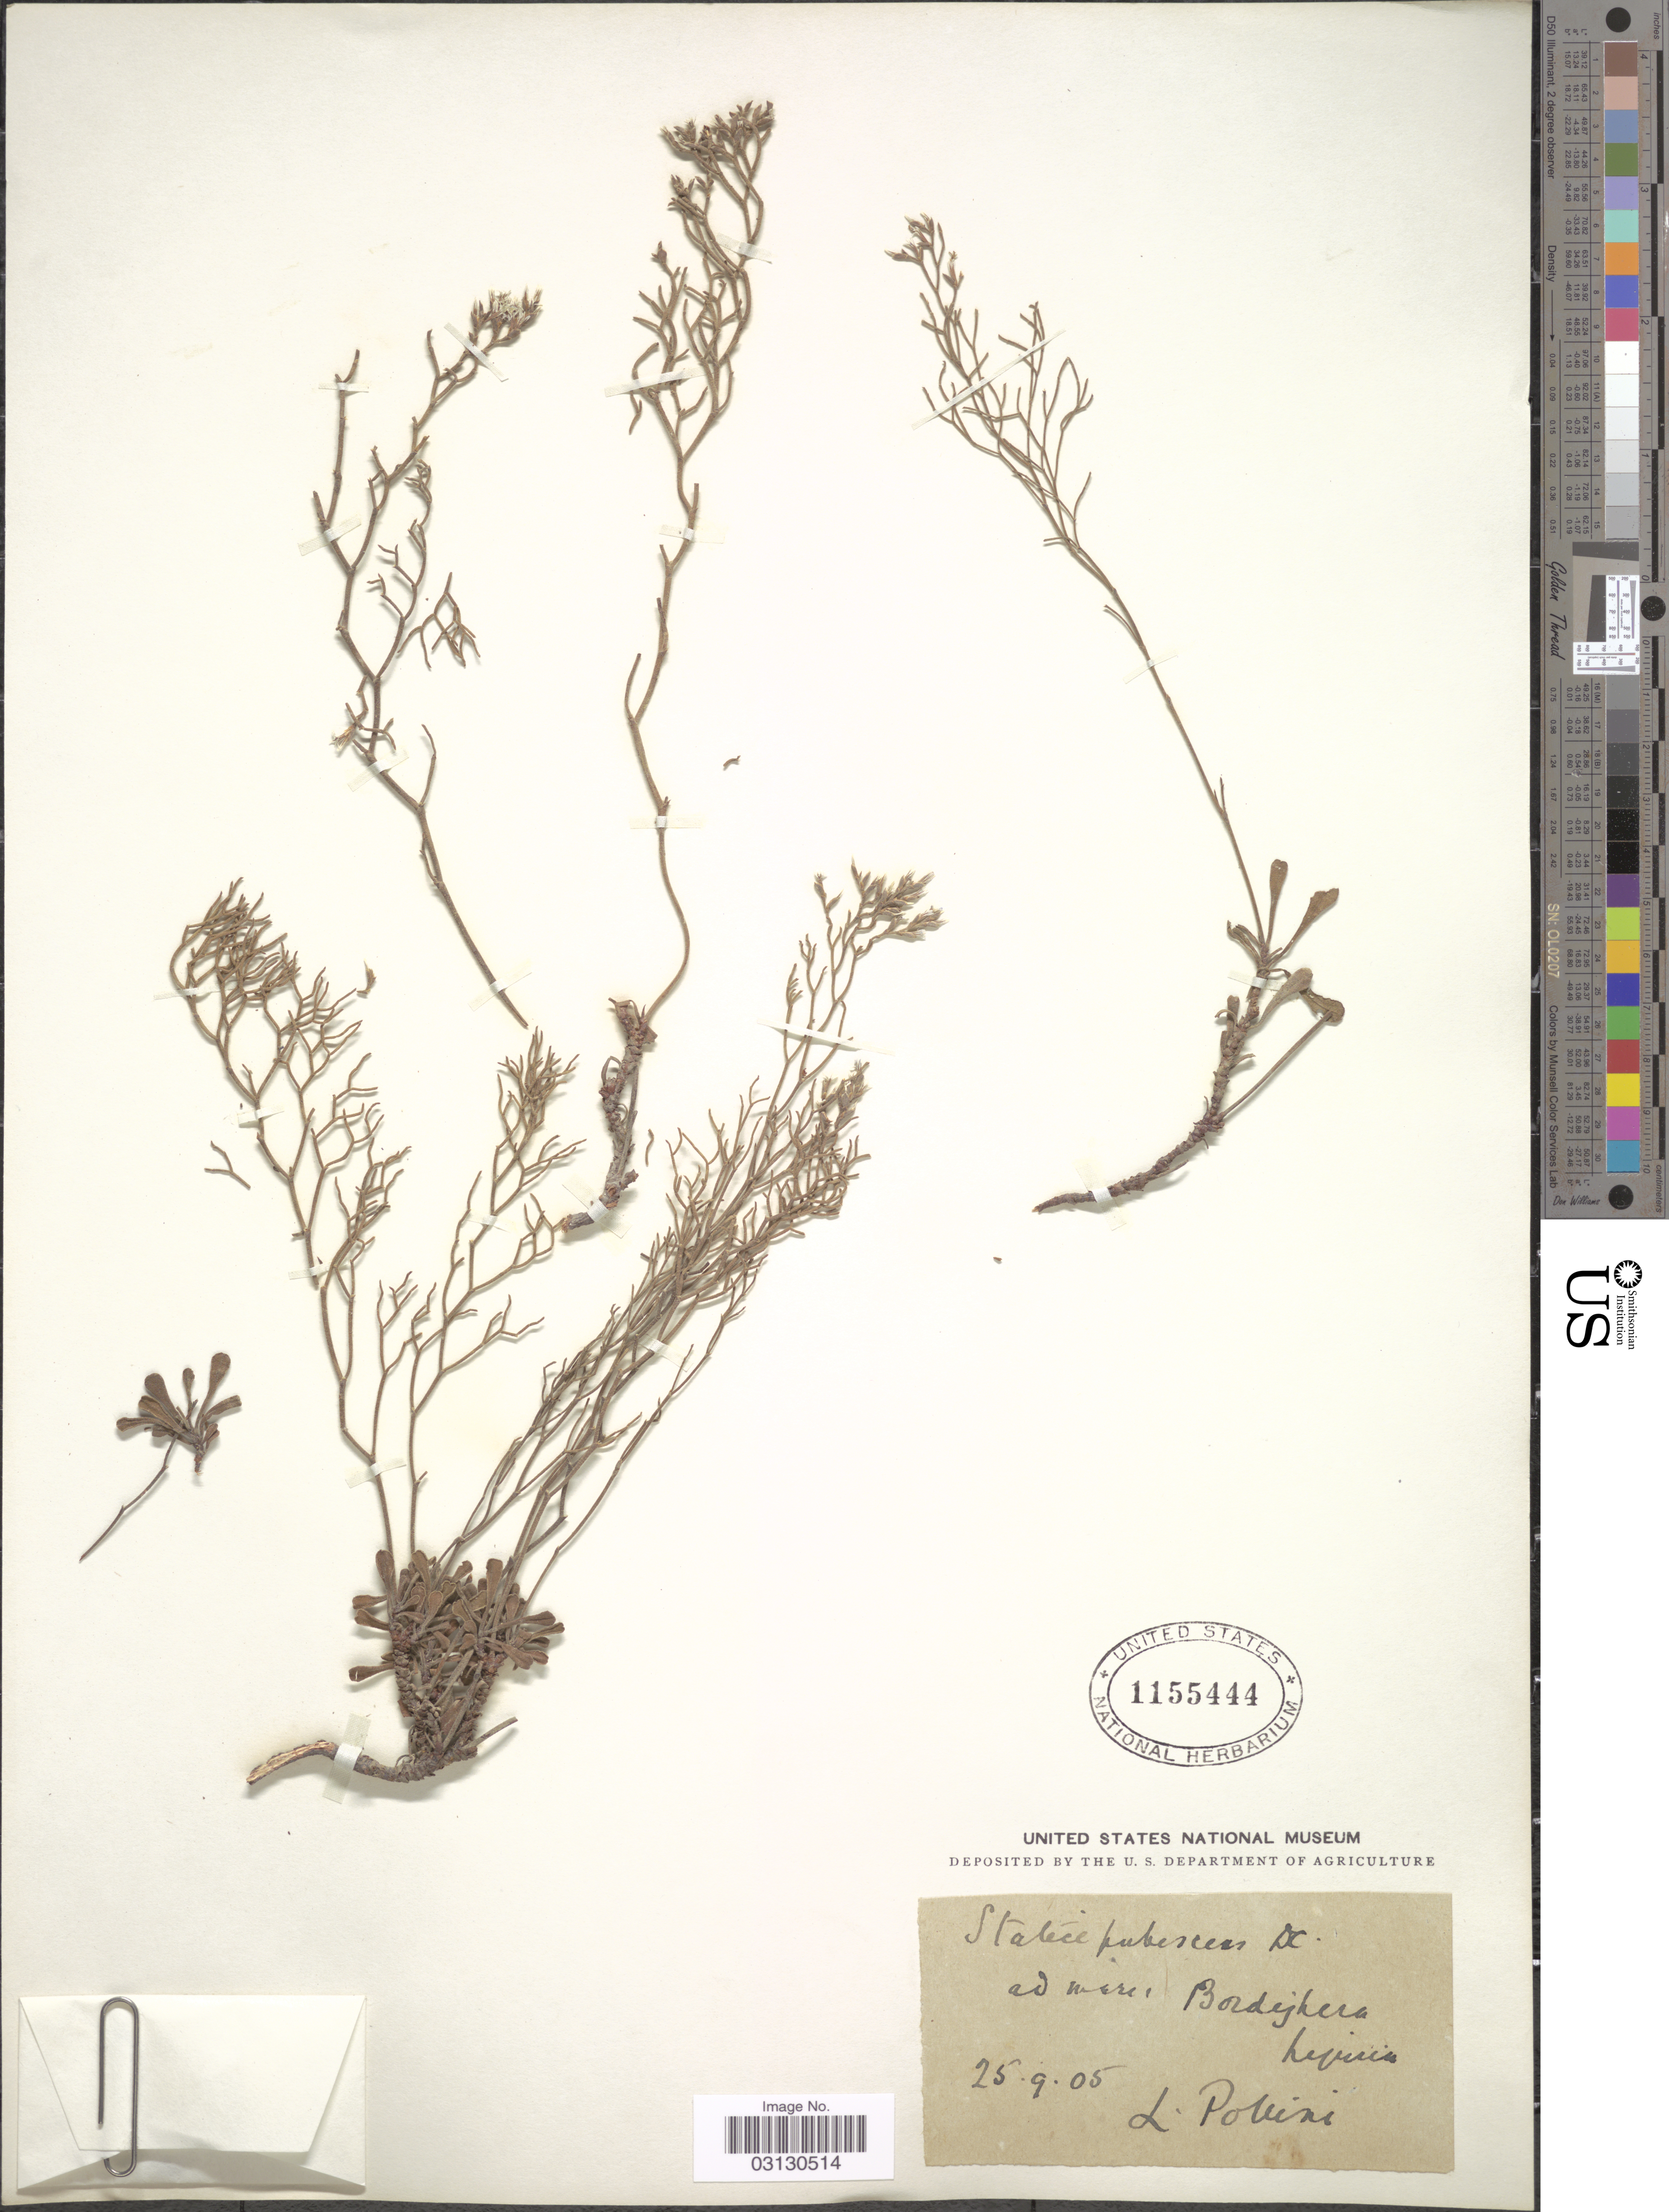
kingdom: Plantae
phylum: Tracheophyta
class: Magnoliopsida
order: Caryophyllales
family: Plumbaginaceae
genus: Limonium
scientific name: Limonium cordatum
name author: (L.) Mill.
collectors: L. Pollini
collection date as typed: Transcribed d/m/y: 25/9/5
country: Italy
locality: Ad meru Bordighera Levicu. [interpreted]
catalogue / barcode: US 1155444